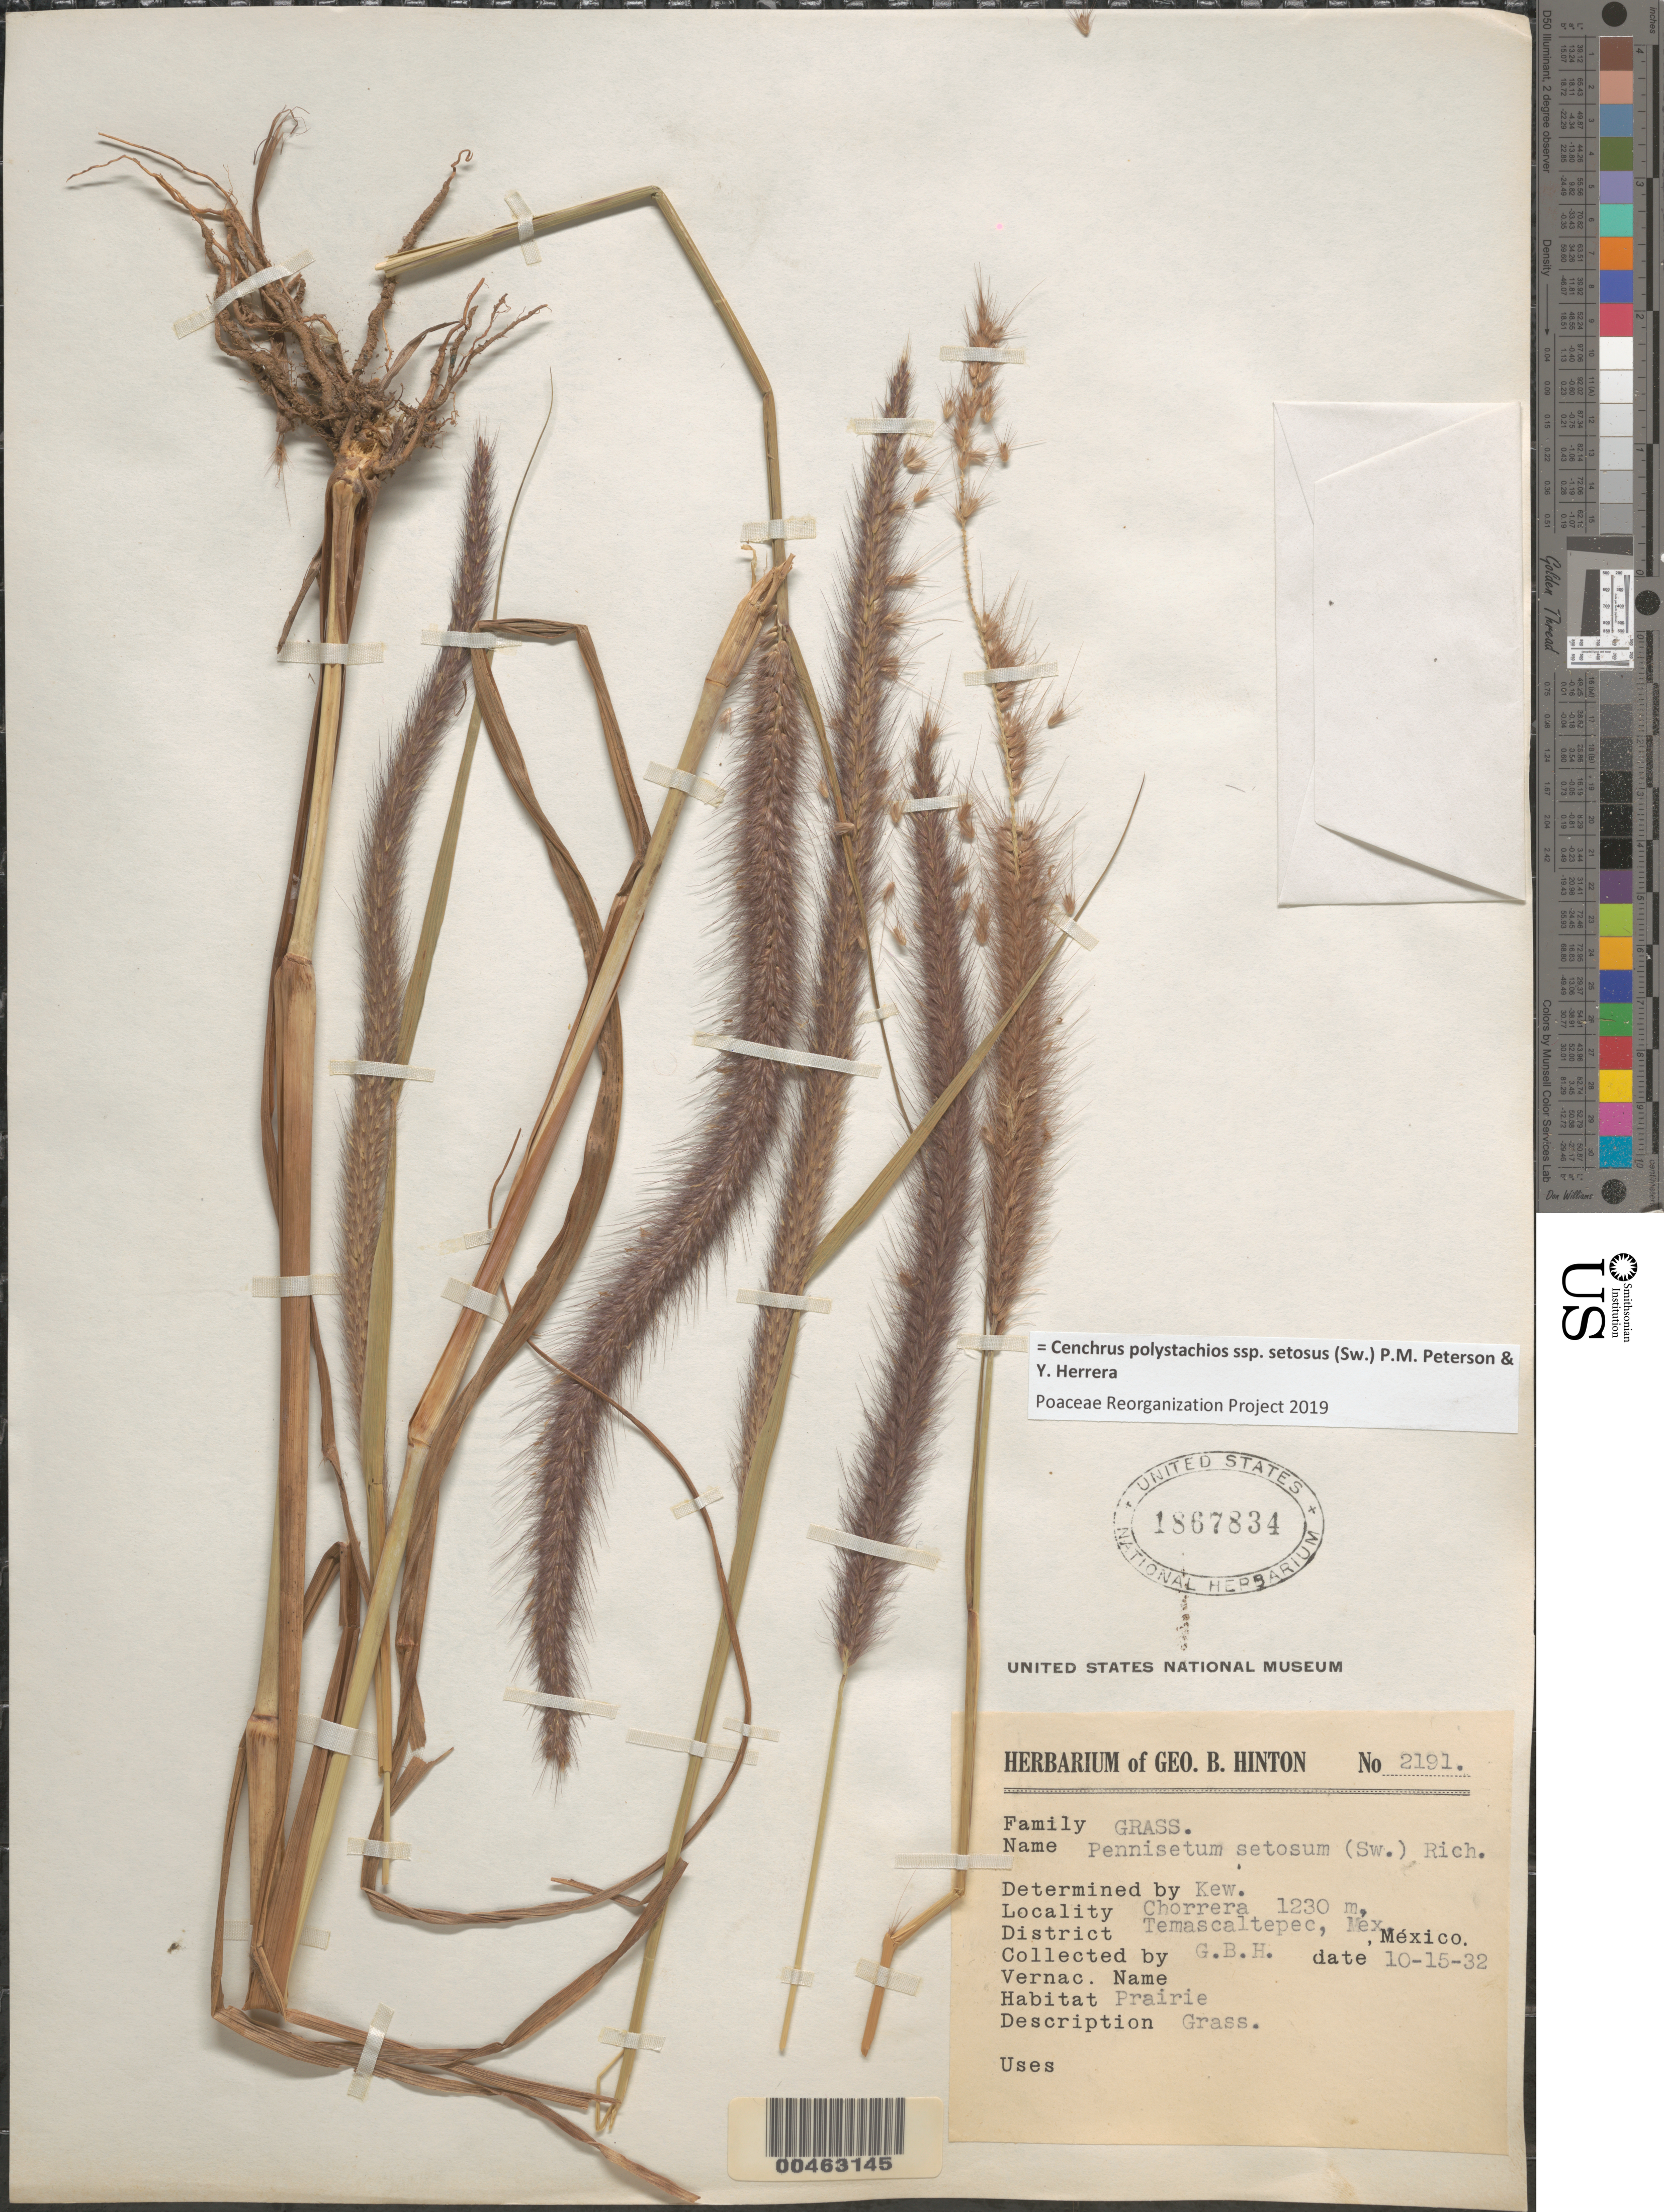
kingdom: Plantae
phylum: Tracheophyta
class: Liliopsida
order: Poales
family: Poaceae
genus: Cenchrus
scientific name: Cenchrus polystachios subsp. setosus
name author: (Sw.) P.M. Peterson & Y. Herrera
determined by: Poaceae Reorganization Project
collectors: G. B. Hinton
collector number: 2191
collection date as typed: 15 Oct 1932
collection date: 1932-10-15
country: Mexico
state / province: México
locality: Temascaltepec Dist., Chorrera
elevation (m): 1230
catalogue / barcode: US 1867834